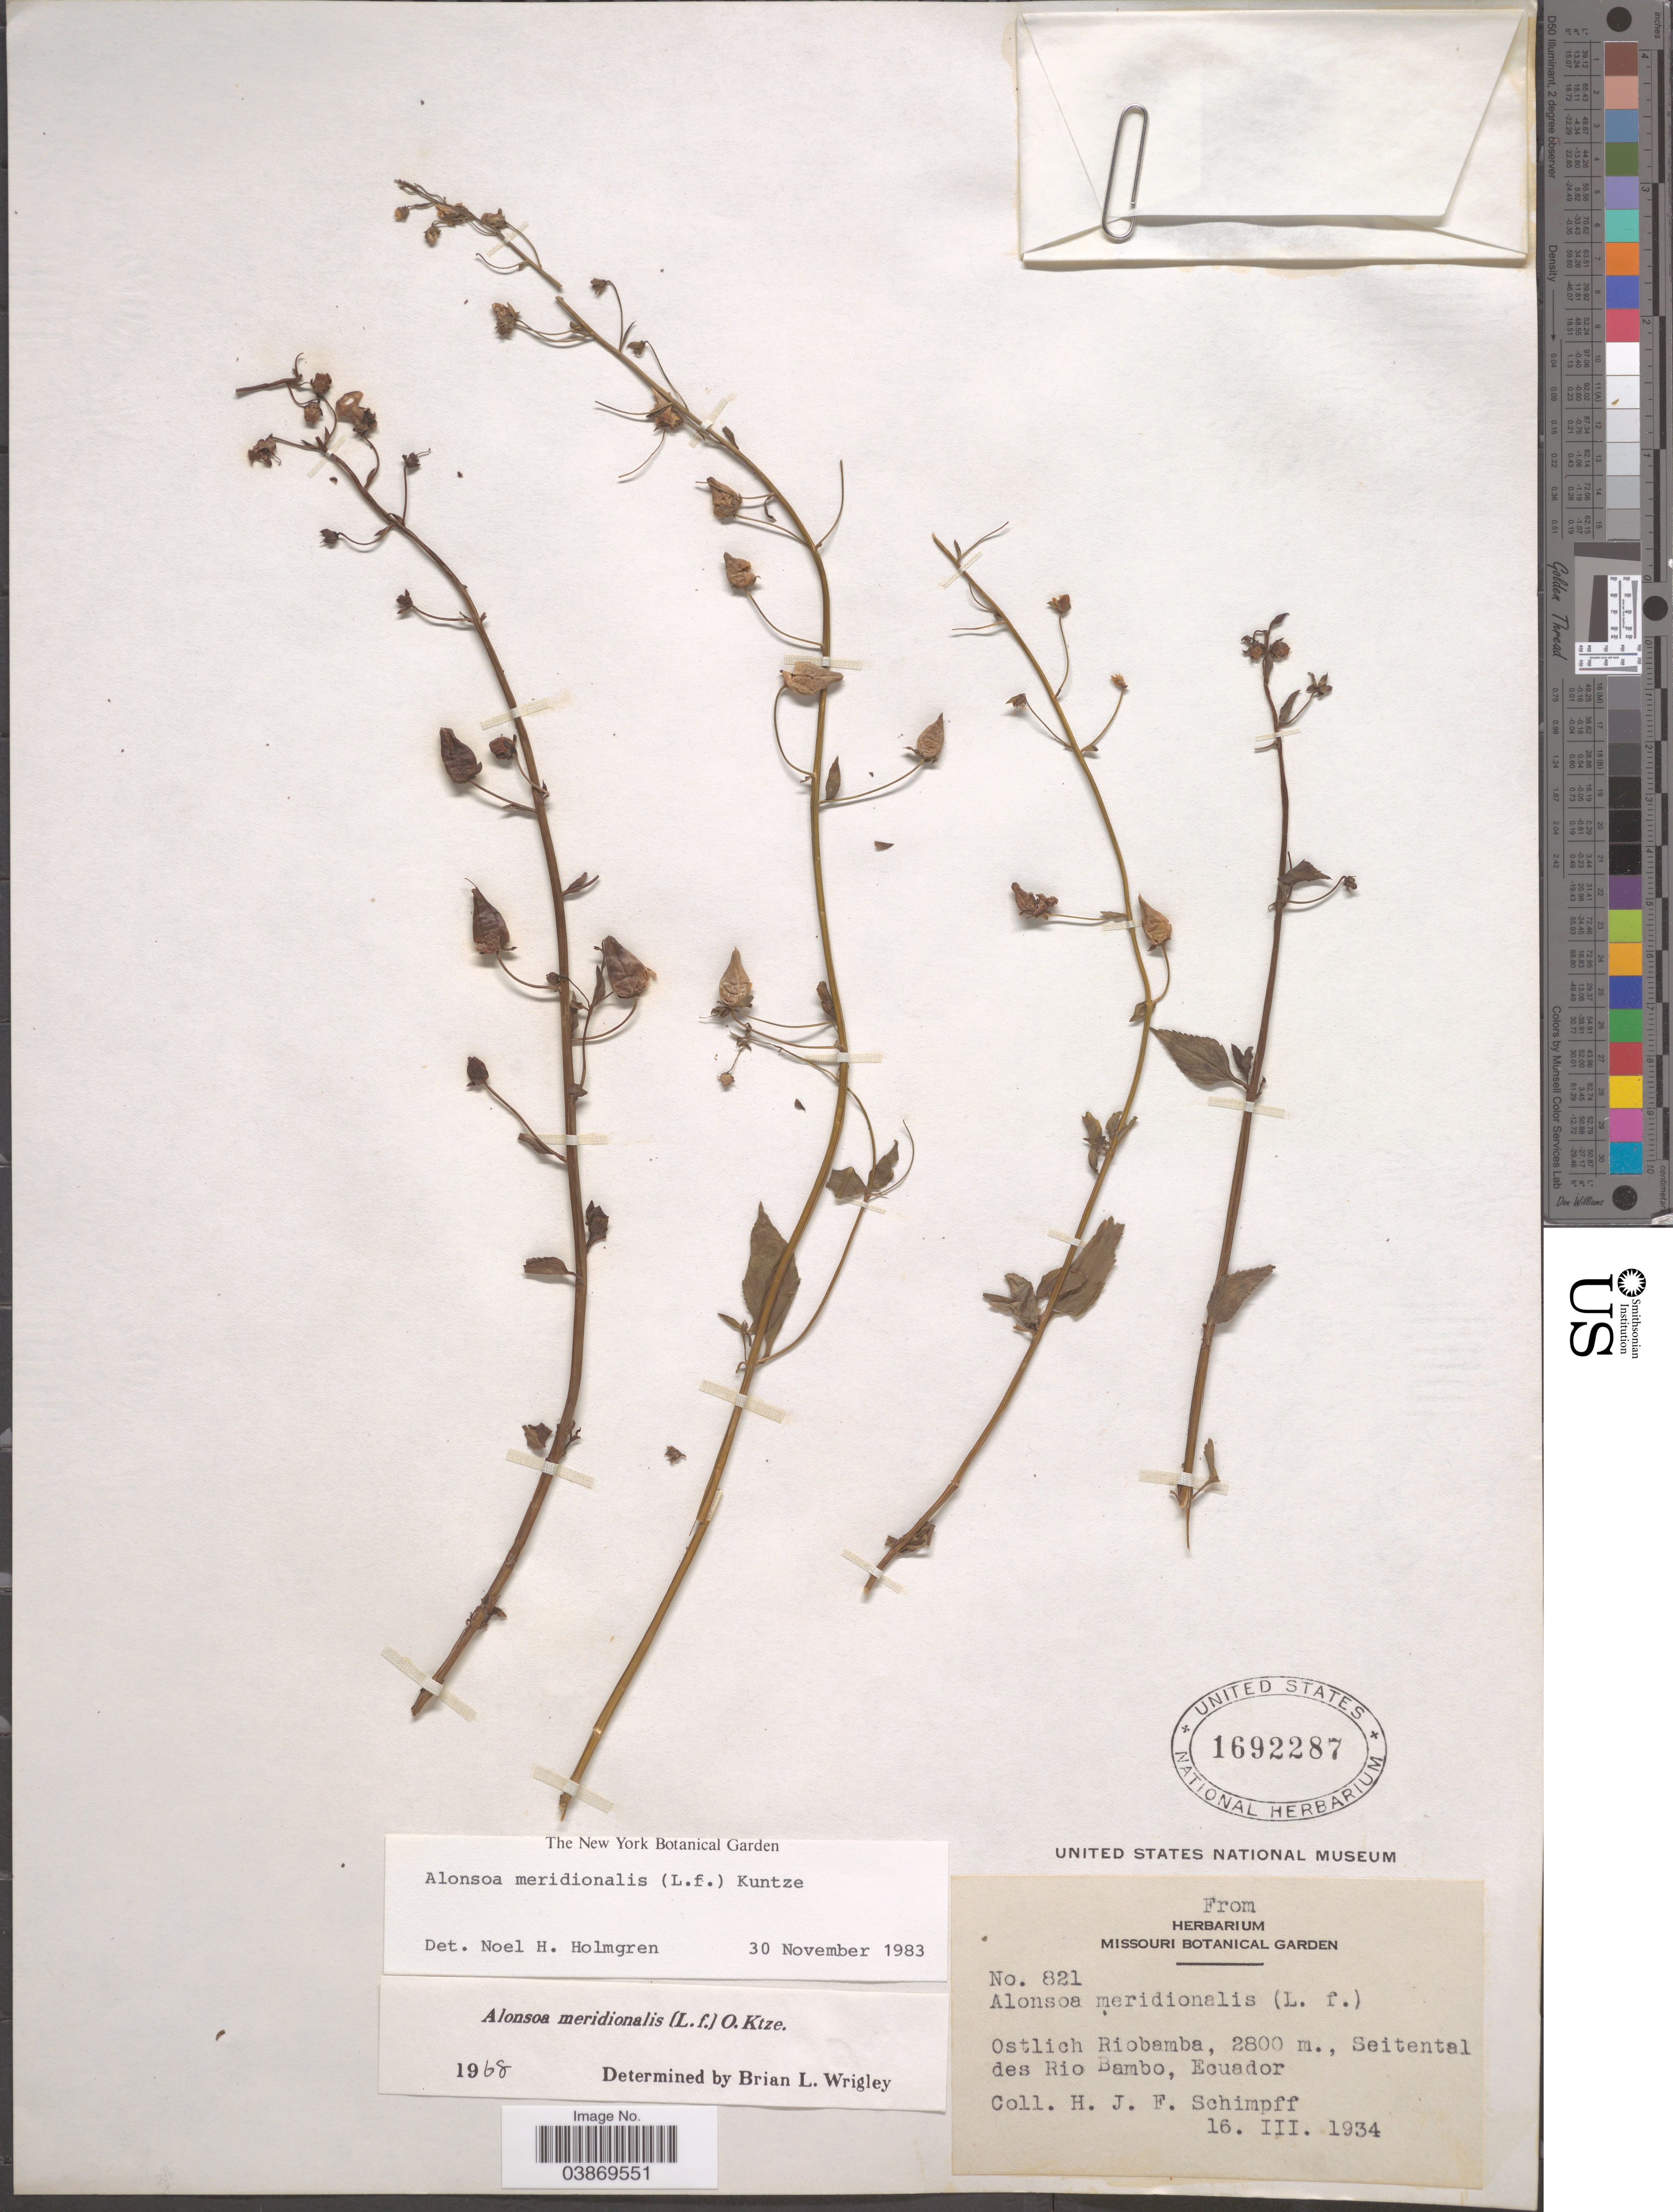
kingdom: Plantae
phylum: Tracheophyta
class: Magnoliopsida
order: Lamiales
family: Scrophulariaceae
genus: Alonsoa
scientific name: Alonsoa meridionalis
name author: (L. f.) Kuntze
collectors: H. Schimpff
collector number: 821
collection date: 1934-03-16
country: Ecuador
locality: Ostlich Riobamba, Seitental des Rio Bambo.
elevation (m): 2800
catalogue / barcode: US 1692287